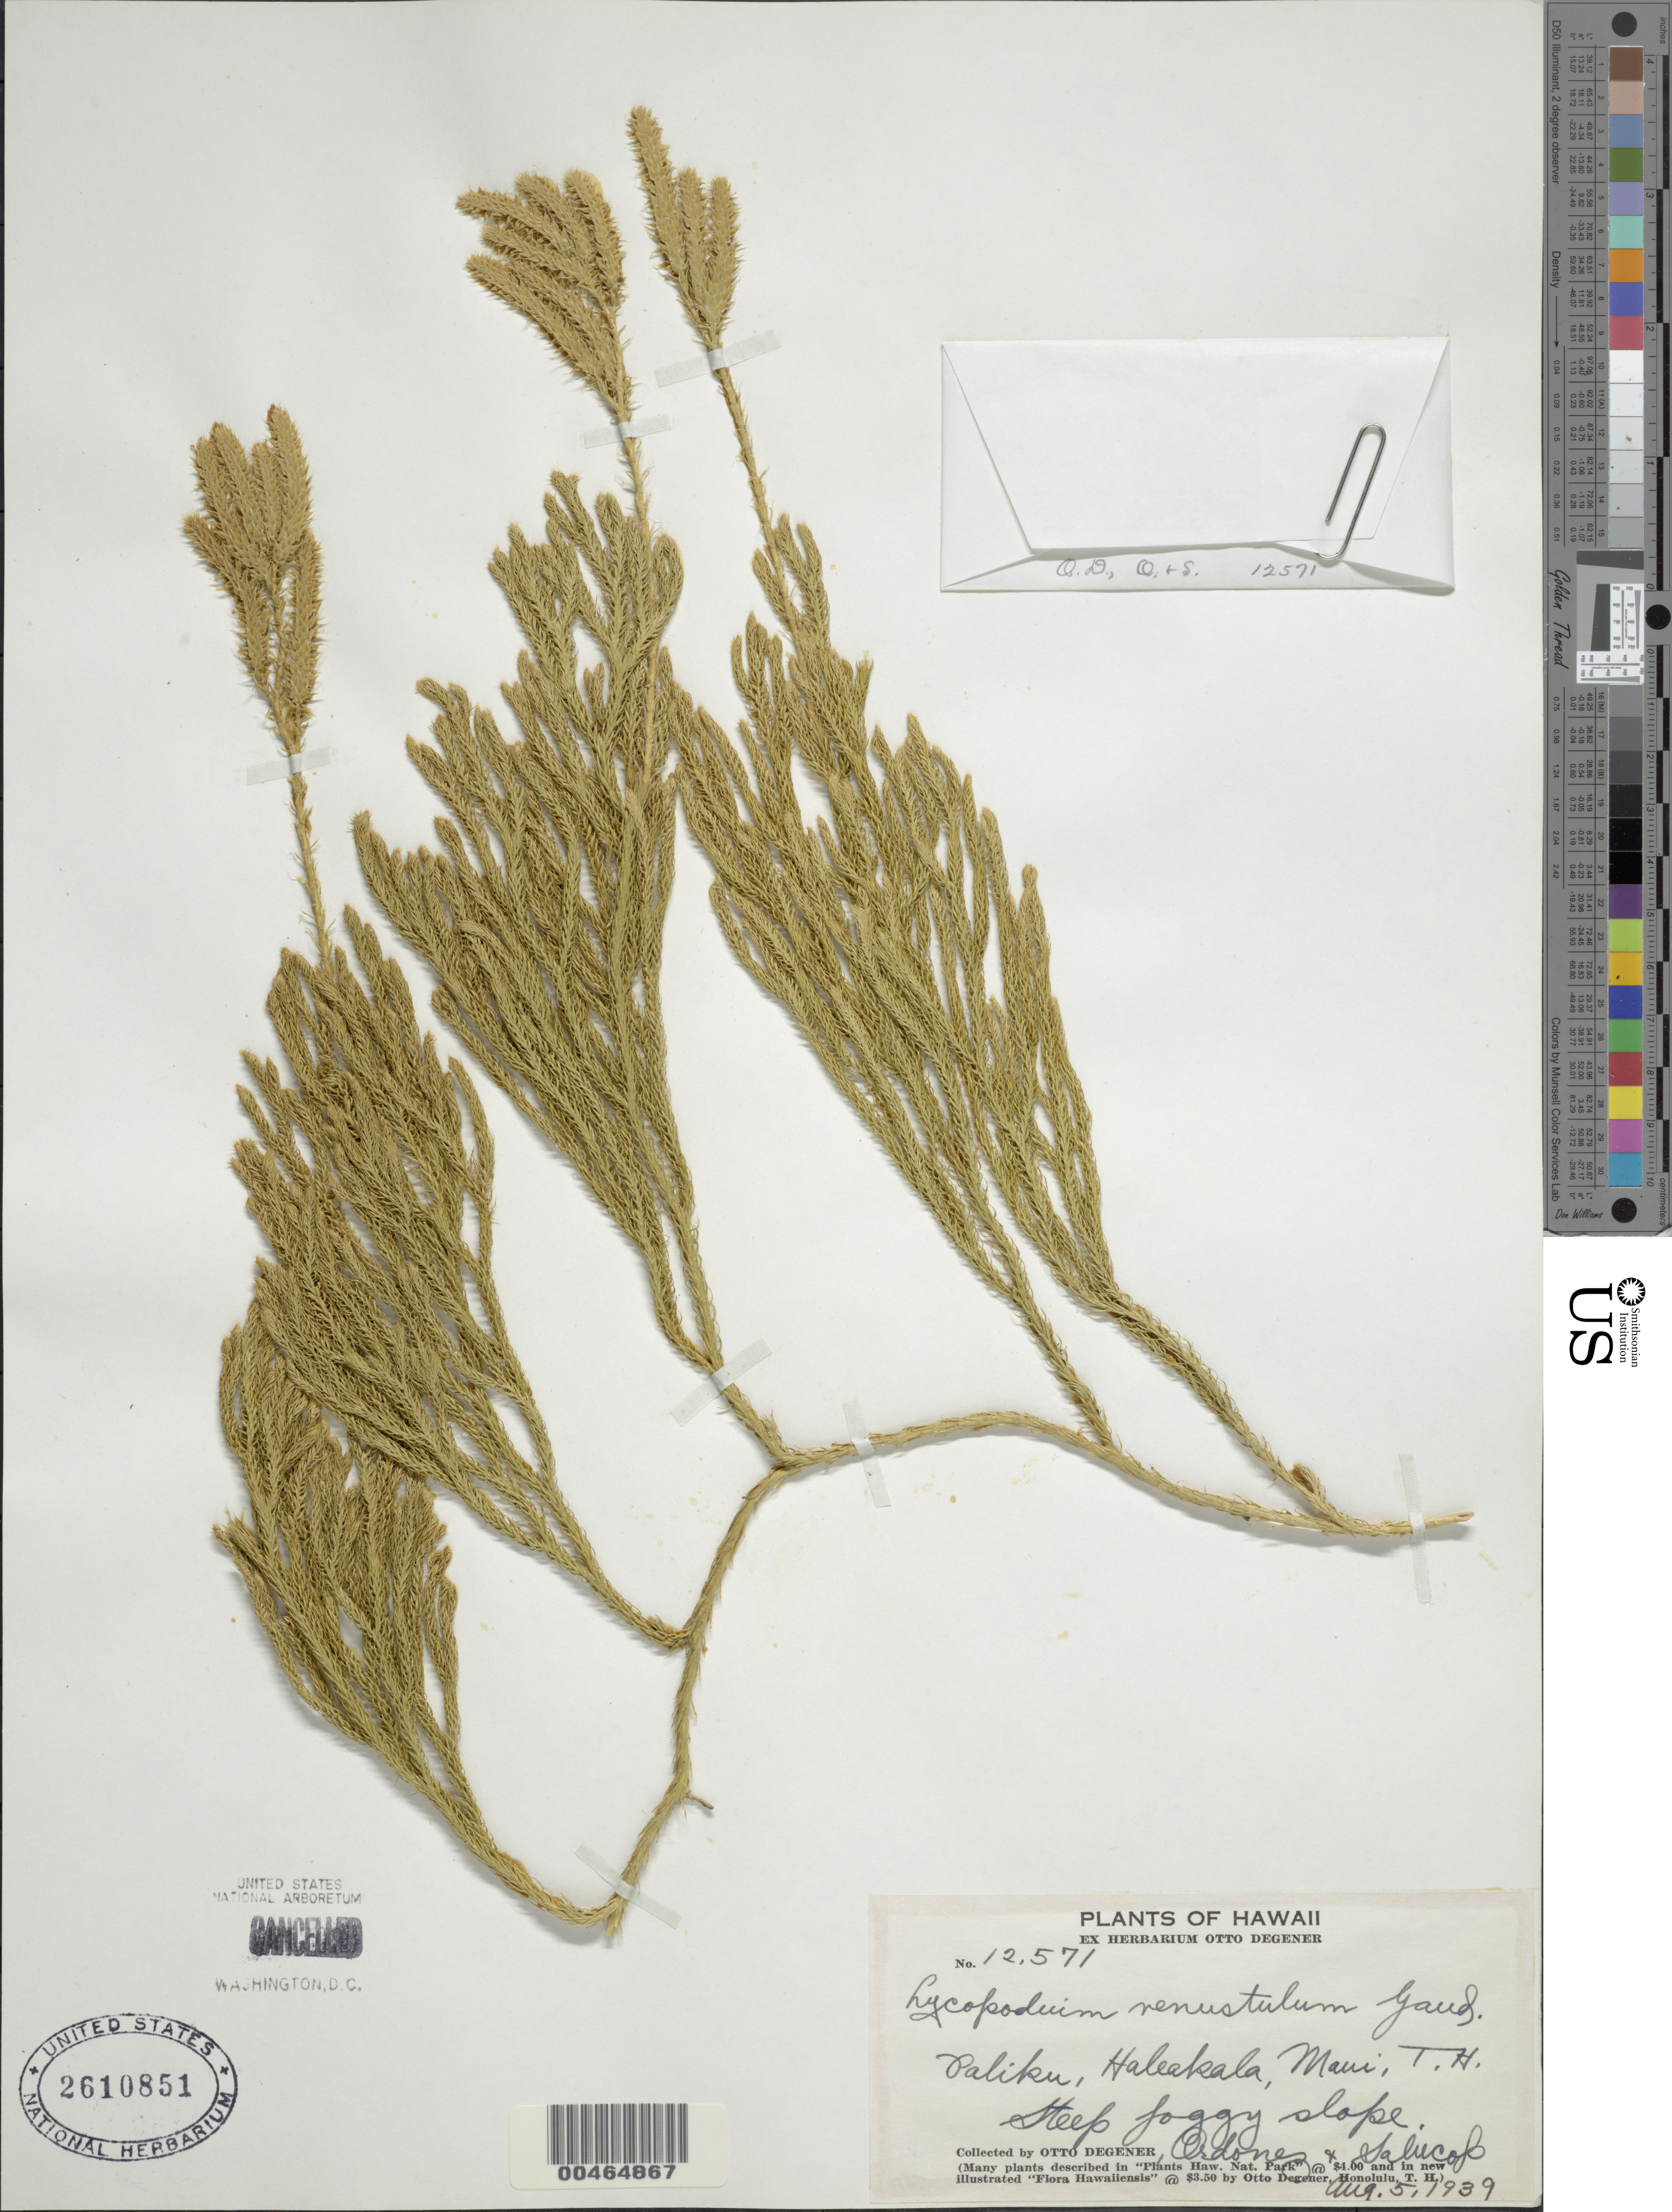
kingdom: Plantae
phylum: Tracheophyta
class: Lycopodiopsida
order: Lycopodiales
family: Lycopodiaceae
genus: Lycopodium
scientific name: Lycopodium venustulum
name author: Gaudich.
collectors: O. Degener, Ordonez & -- Salucop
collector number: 12571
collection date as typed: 5 Aug 1939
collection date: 1939-08-05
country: United States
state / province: Hawaii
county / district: Maui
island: Maui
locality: Paliku, Haleakala, Maui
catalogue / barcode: US 2610851